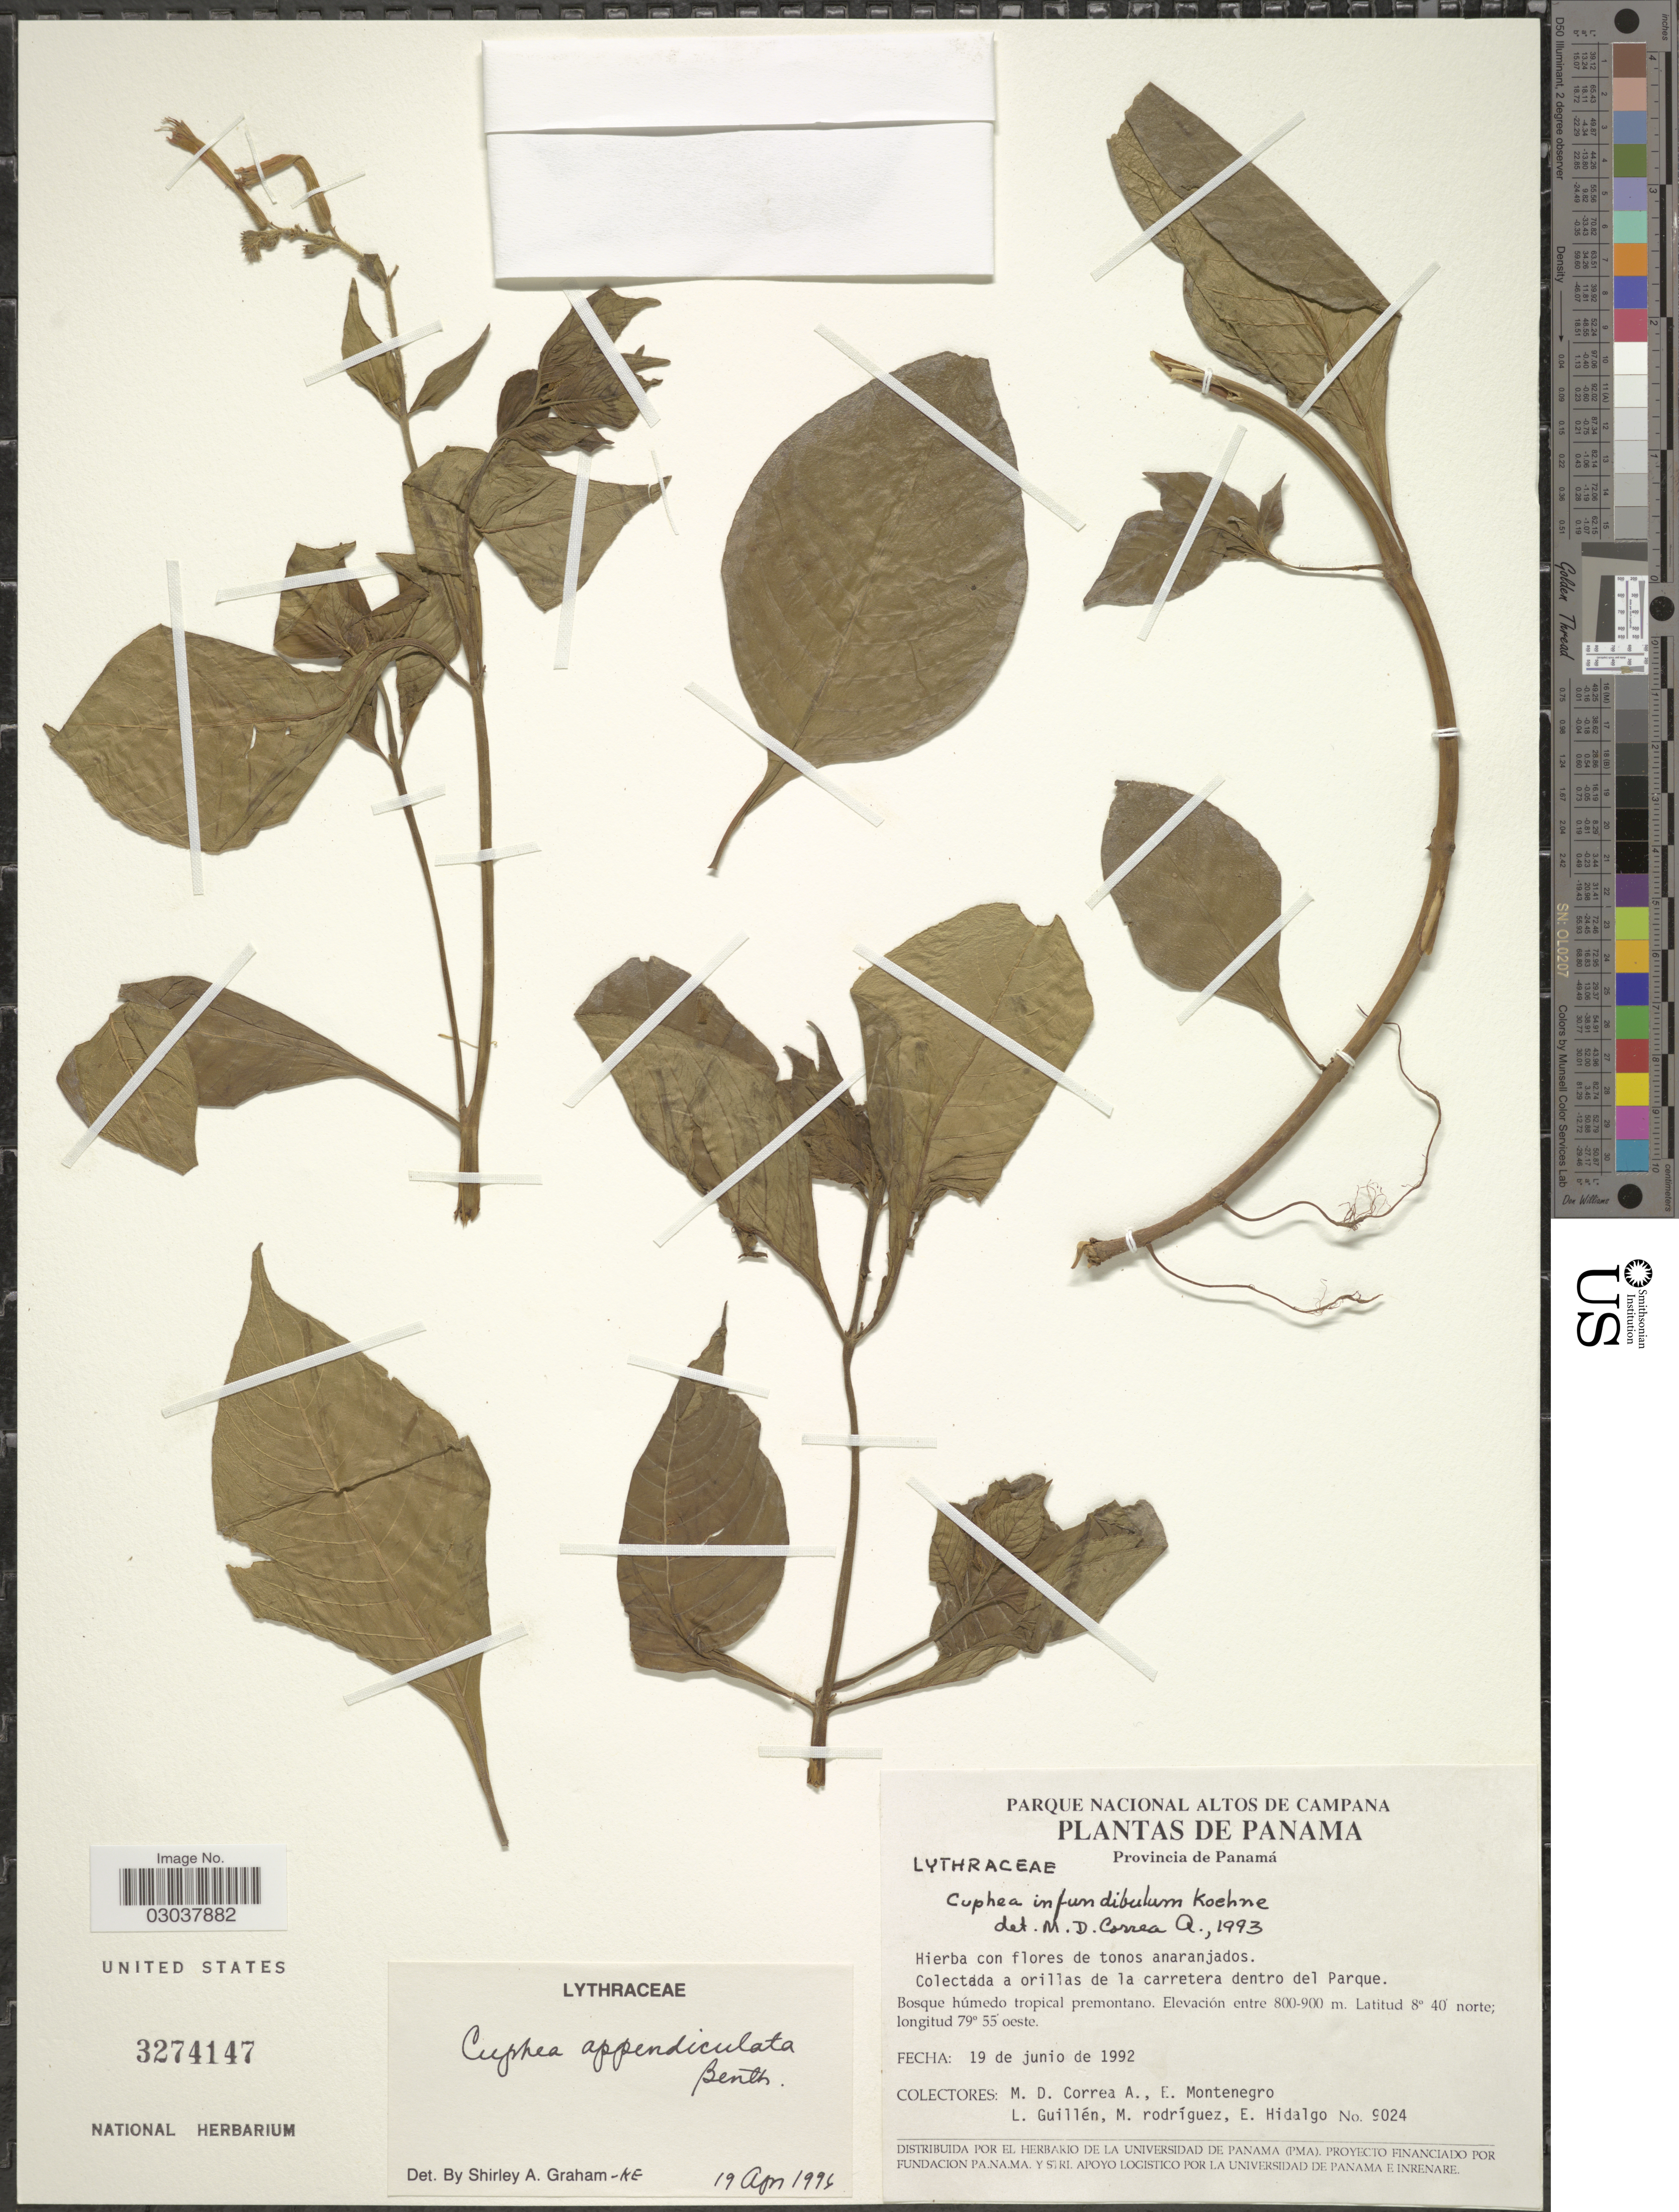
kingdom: Plantae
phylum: Tracheophyta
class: Magnoliopsida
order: Myrtales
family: Lythraceae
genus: Cuphea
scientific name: Cuphea appendiculata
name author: Benth.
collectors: M. D. Corrêa-A., E. Montenegro, L. Guillén, M. Rodríguez & E. Hidalgo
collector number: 9024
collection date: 1992-06-19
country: Panama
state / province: Panamá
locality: A orillas de la carretera dentro del Parque.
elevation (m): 800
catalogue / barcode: US 3274147